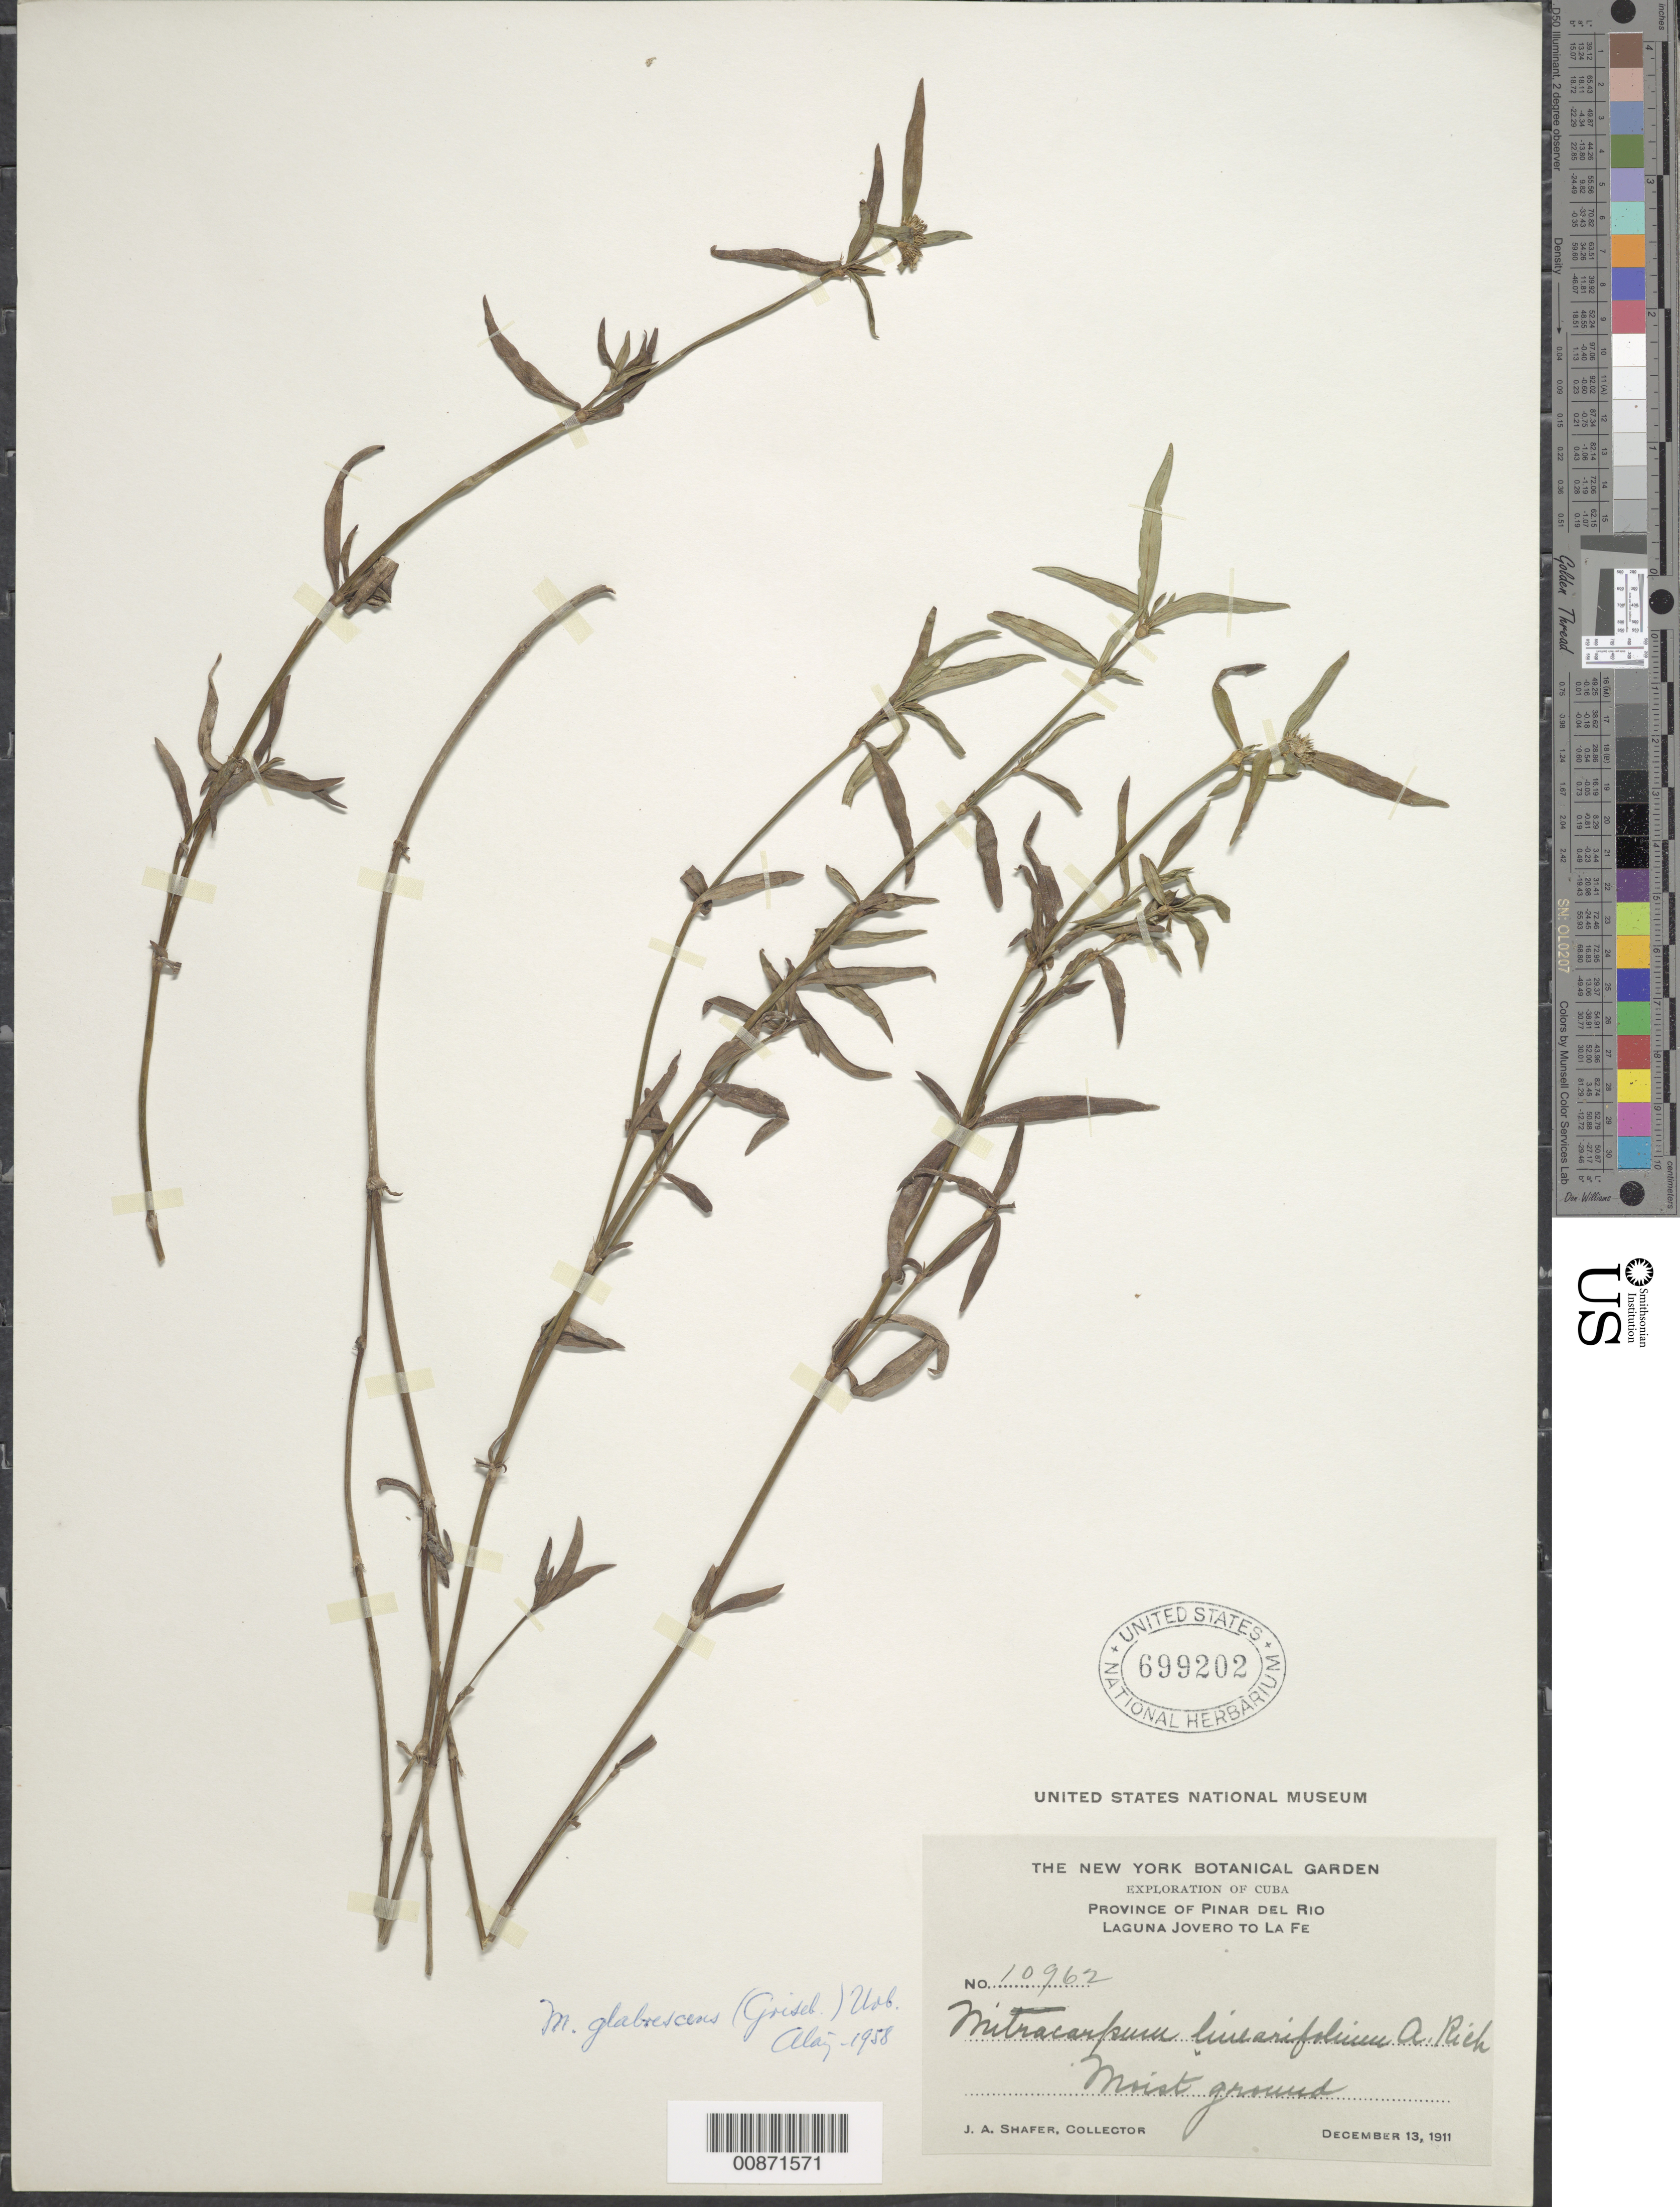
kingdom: Plantae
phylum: Tracheophyta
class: Magnoliopsida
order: Gentianales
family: Rubiaceae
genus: Mitracarpus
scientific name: Mitracarpus rhadinophyllus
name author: (B.L. Rob.) L.O. Williams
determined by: Liogier, Alain H.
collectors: J. A. Shafer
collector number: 10962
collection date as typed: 13 Dec 1911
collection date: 1911-12-13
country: Cuba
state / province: Pinar del Río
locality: Laguna Jovero to La Fe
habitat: Moist ground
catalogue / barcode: US 699202